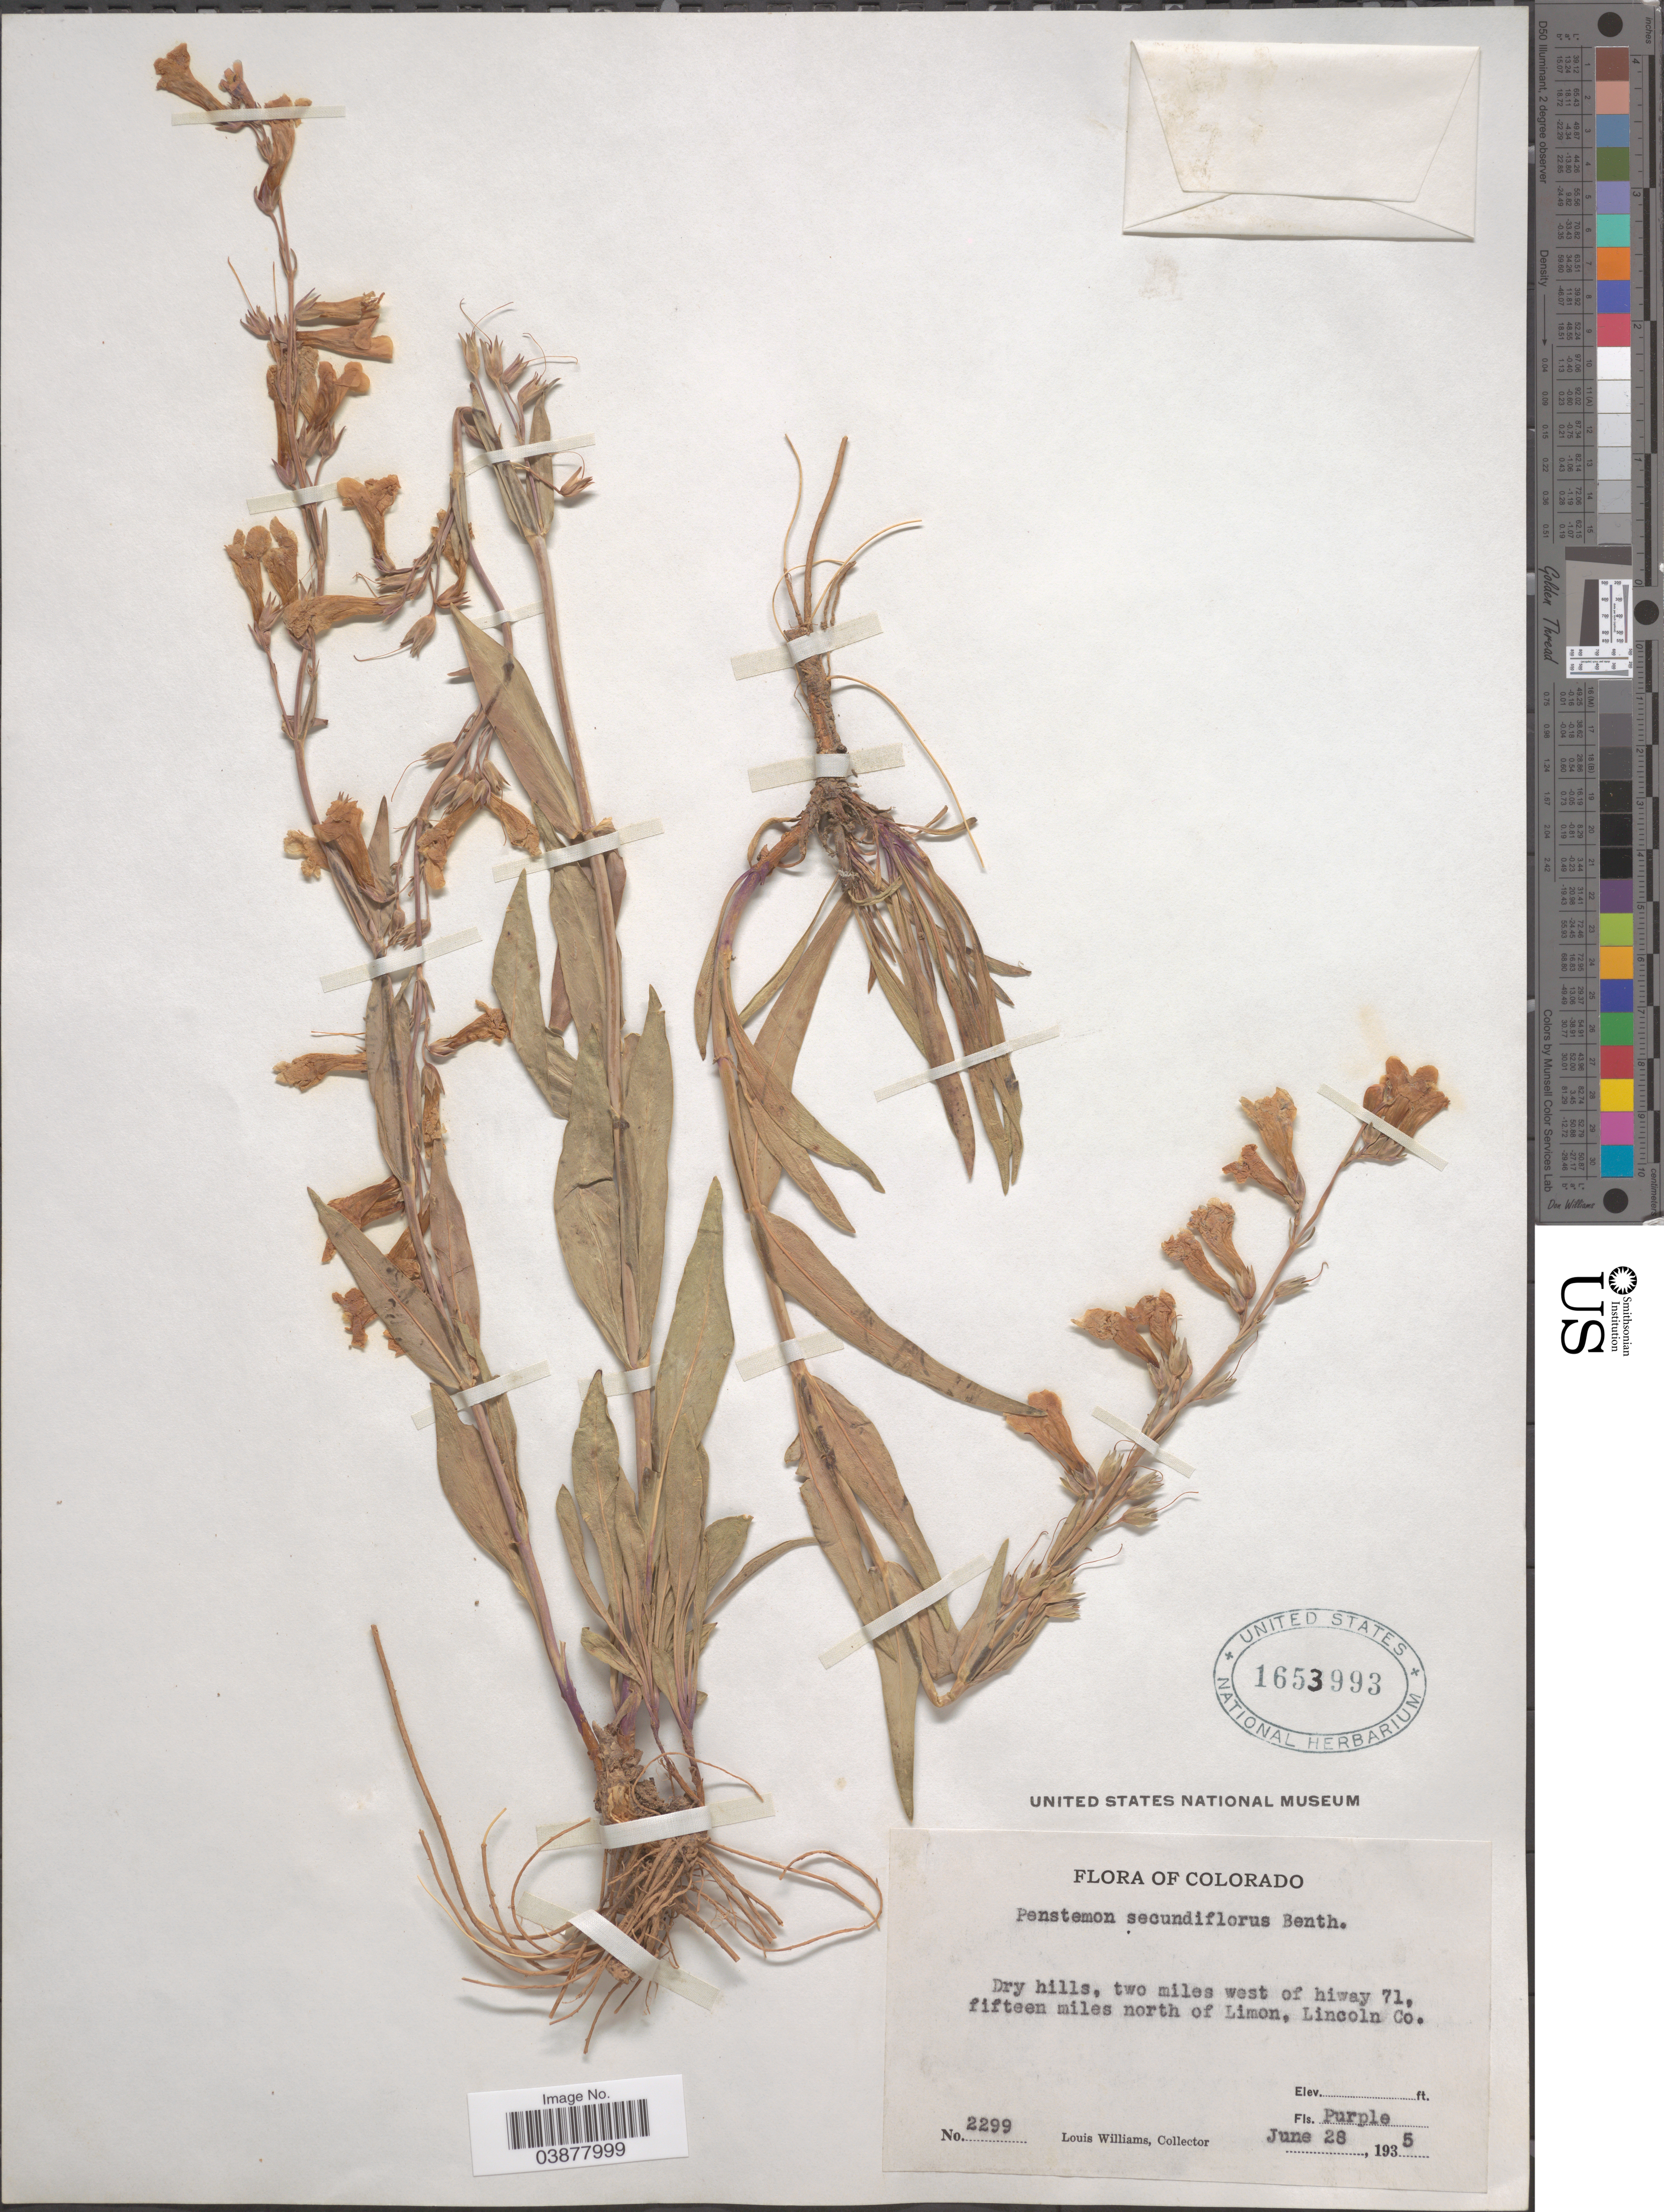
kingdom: Plantae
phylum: Tracheophyta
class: Magnoliopsida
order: Lamiales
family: Plantaginaceae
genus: Penstemon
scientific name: Penstemon secundiflorus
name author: Benth.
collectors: L. G. Williams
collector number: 2299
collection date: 1935-06-28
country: United States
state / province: Colorado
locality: Dry hills, two miles west of hiway 71, fifteen miles north of Limon, Lincoln Co.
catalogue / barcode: US 1653993